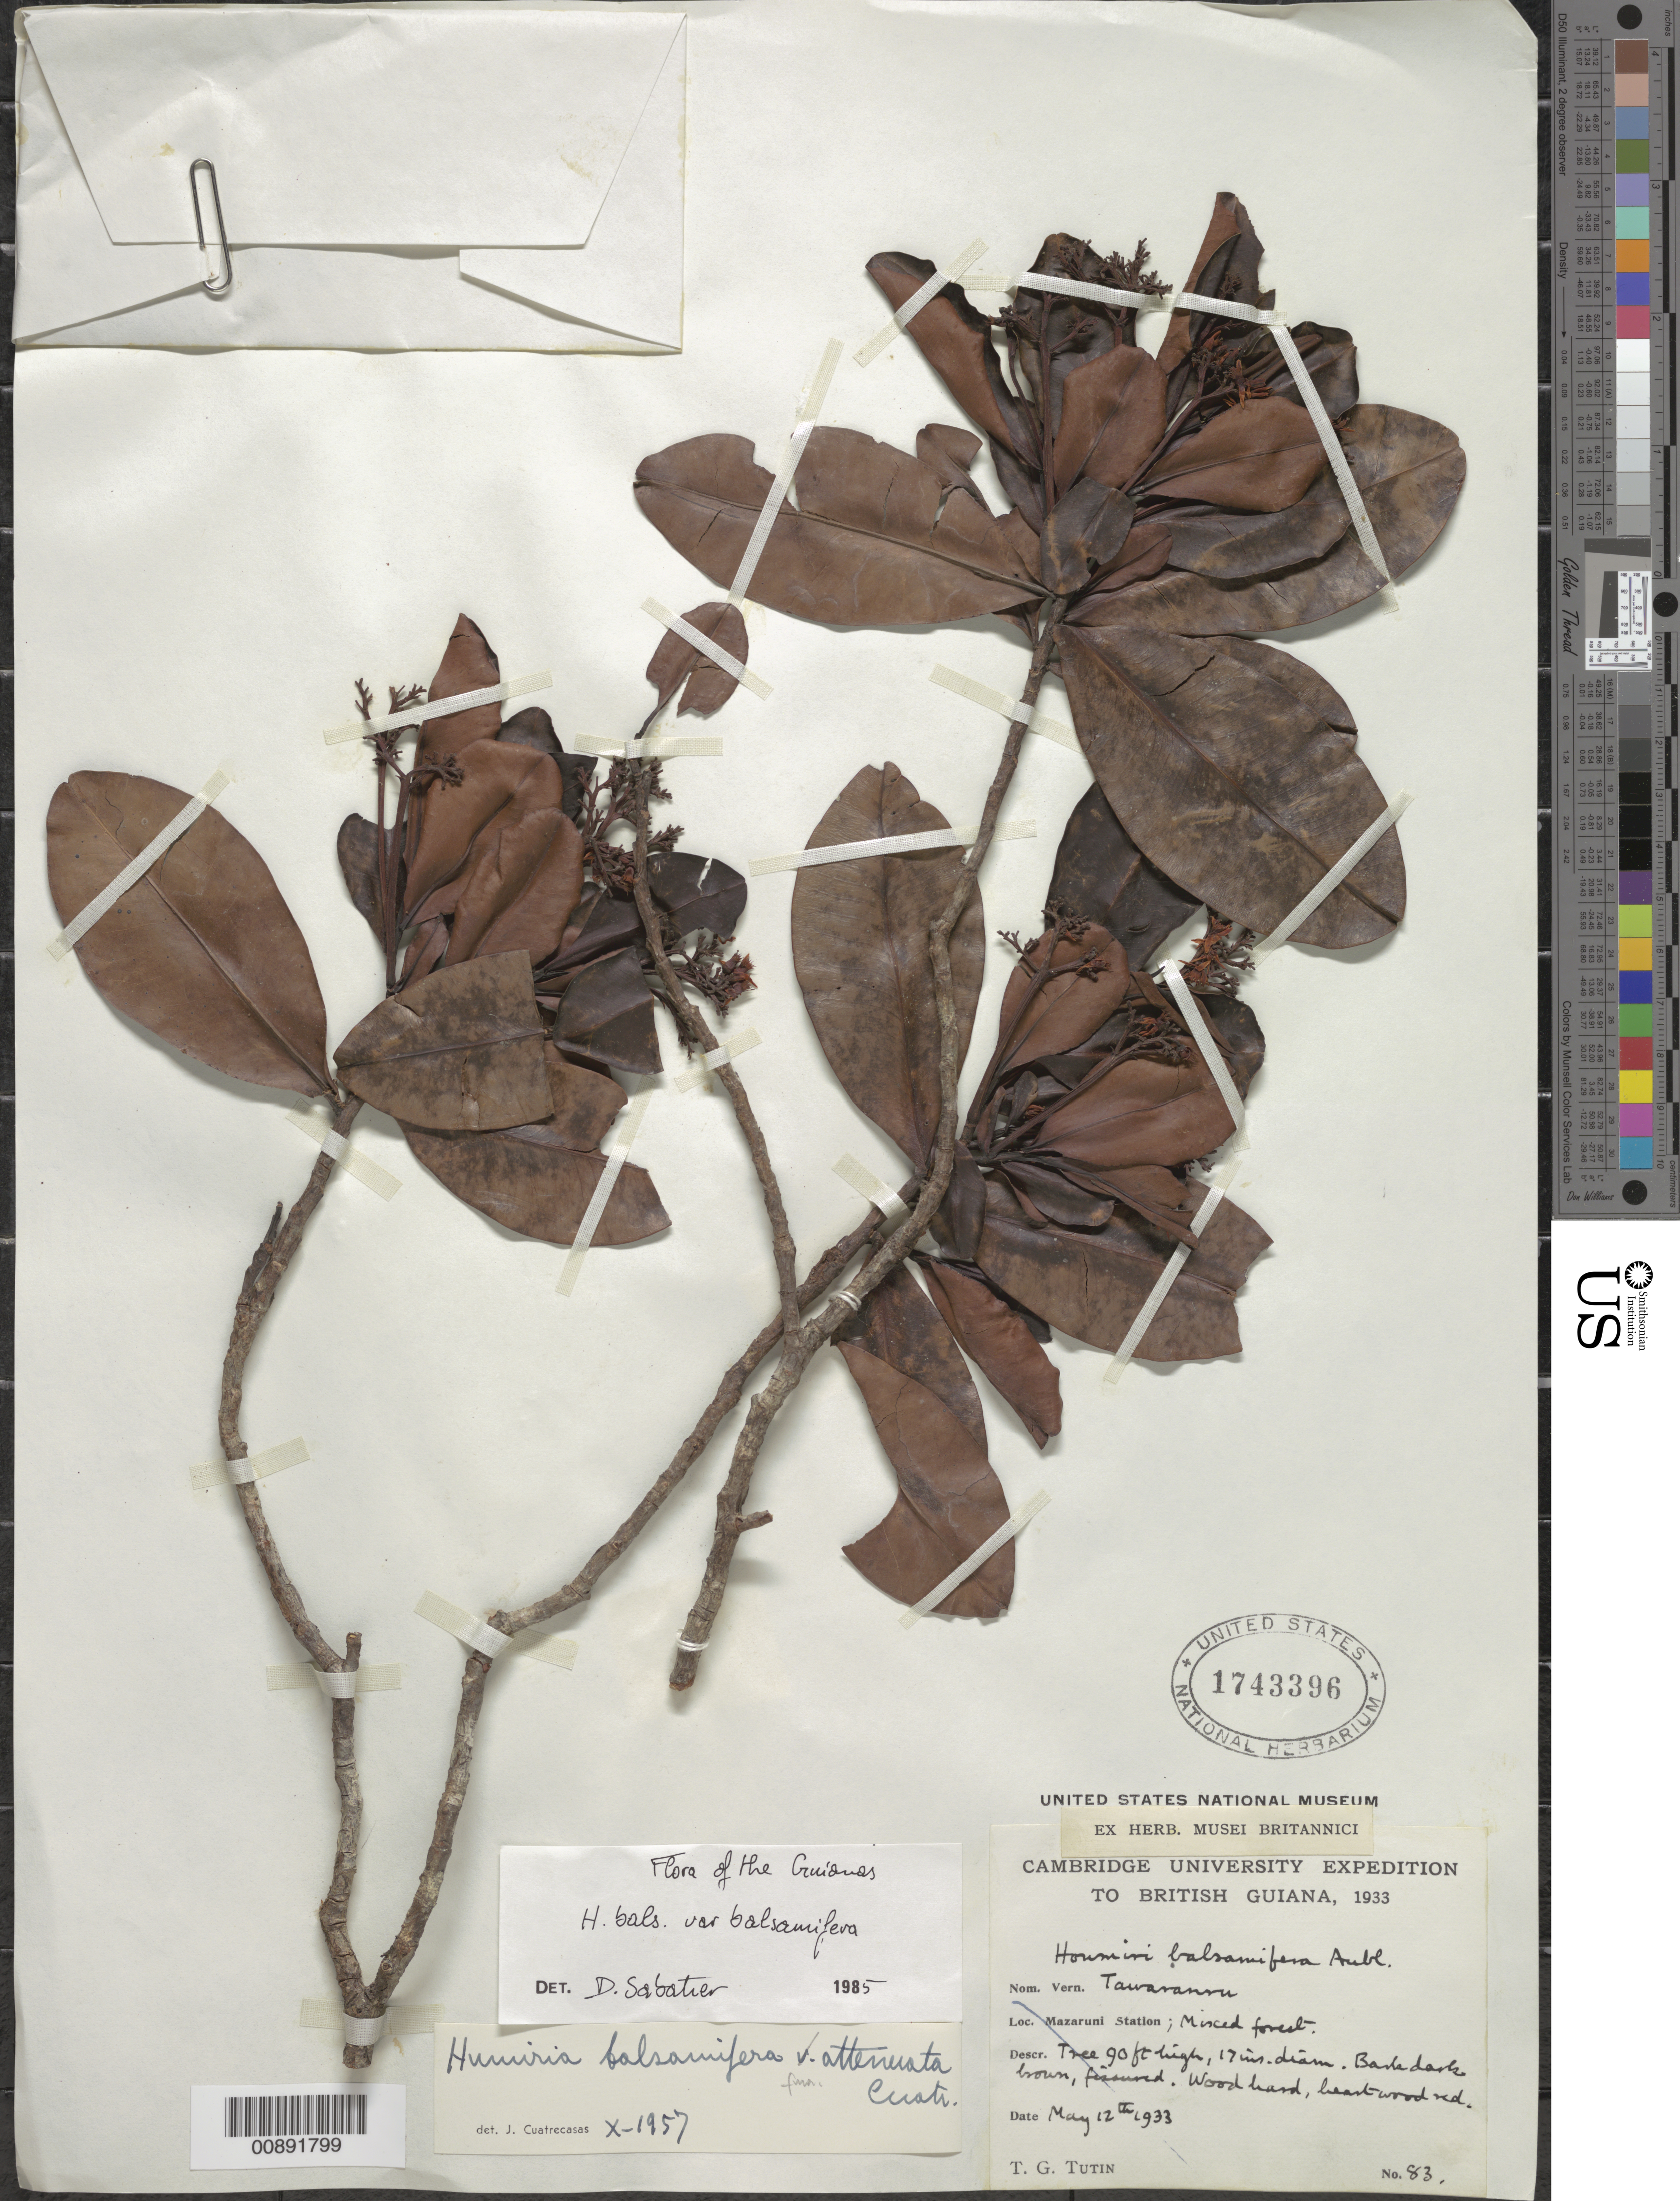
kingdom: Plantae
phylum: Tracheophyta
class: Magnoliopsida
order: Malpighiales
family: Humiriaceae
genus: Humiria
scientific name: Humiria balsamifera var. balsamifera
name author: Aubl.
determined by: Sabatier, D.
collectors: T. G. Tutin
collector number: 83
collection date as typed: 12-May-33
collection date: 1933-05-12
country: Guyana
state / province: Cuyuni-Mazaruni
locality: Mazaruni Station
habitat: Mixed forest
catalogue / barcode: US 1743396